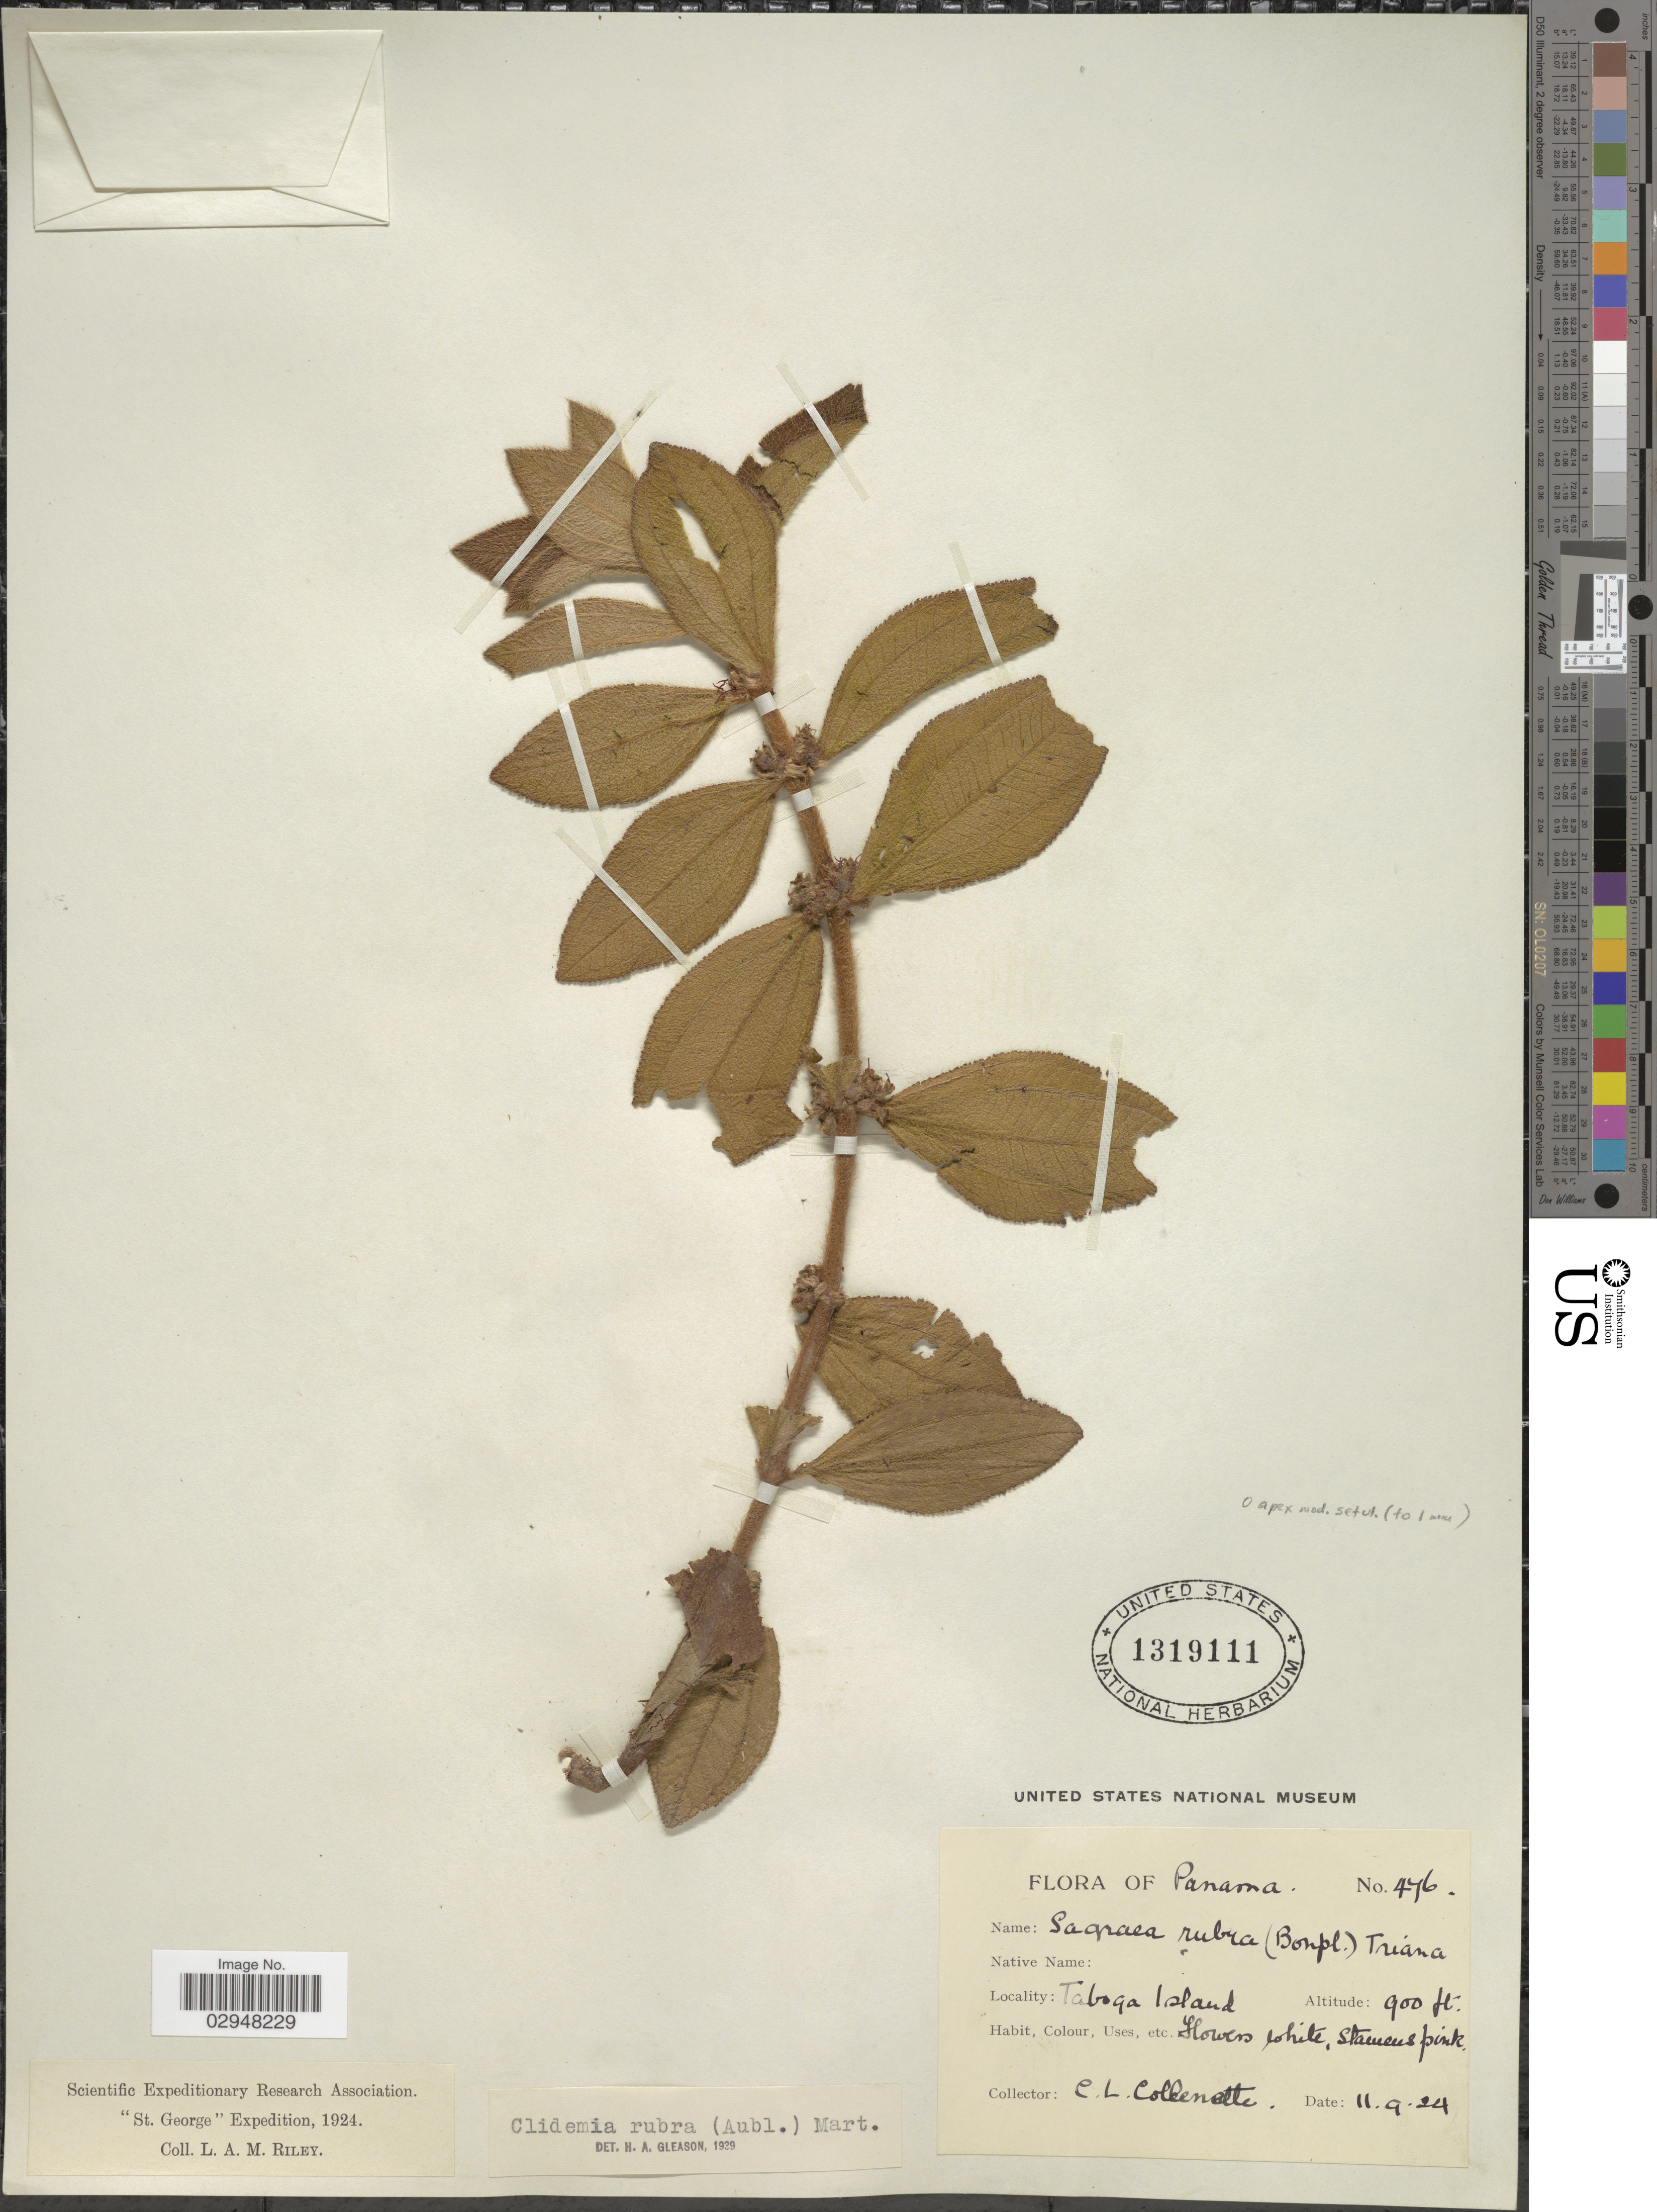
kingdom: Plantae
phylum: Tracheophyta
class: Magnoliopsida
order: Myrtales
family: Melastomataceae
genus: Clidemia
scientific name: Clidemia rubra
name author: (Aubl.) Mart.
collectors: C. Collenette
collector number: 446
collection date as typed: Transcribed d/m/y: 11/9/24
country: Panama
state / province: Panamá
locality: Taboga Island.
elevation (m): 274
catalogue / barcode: US 1319111